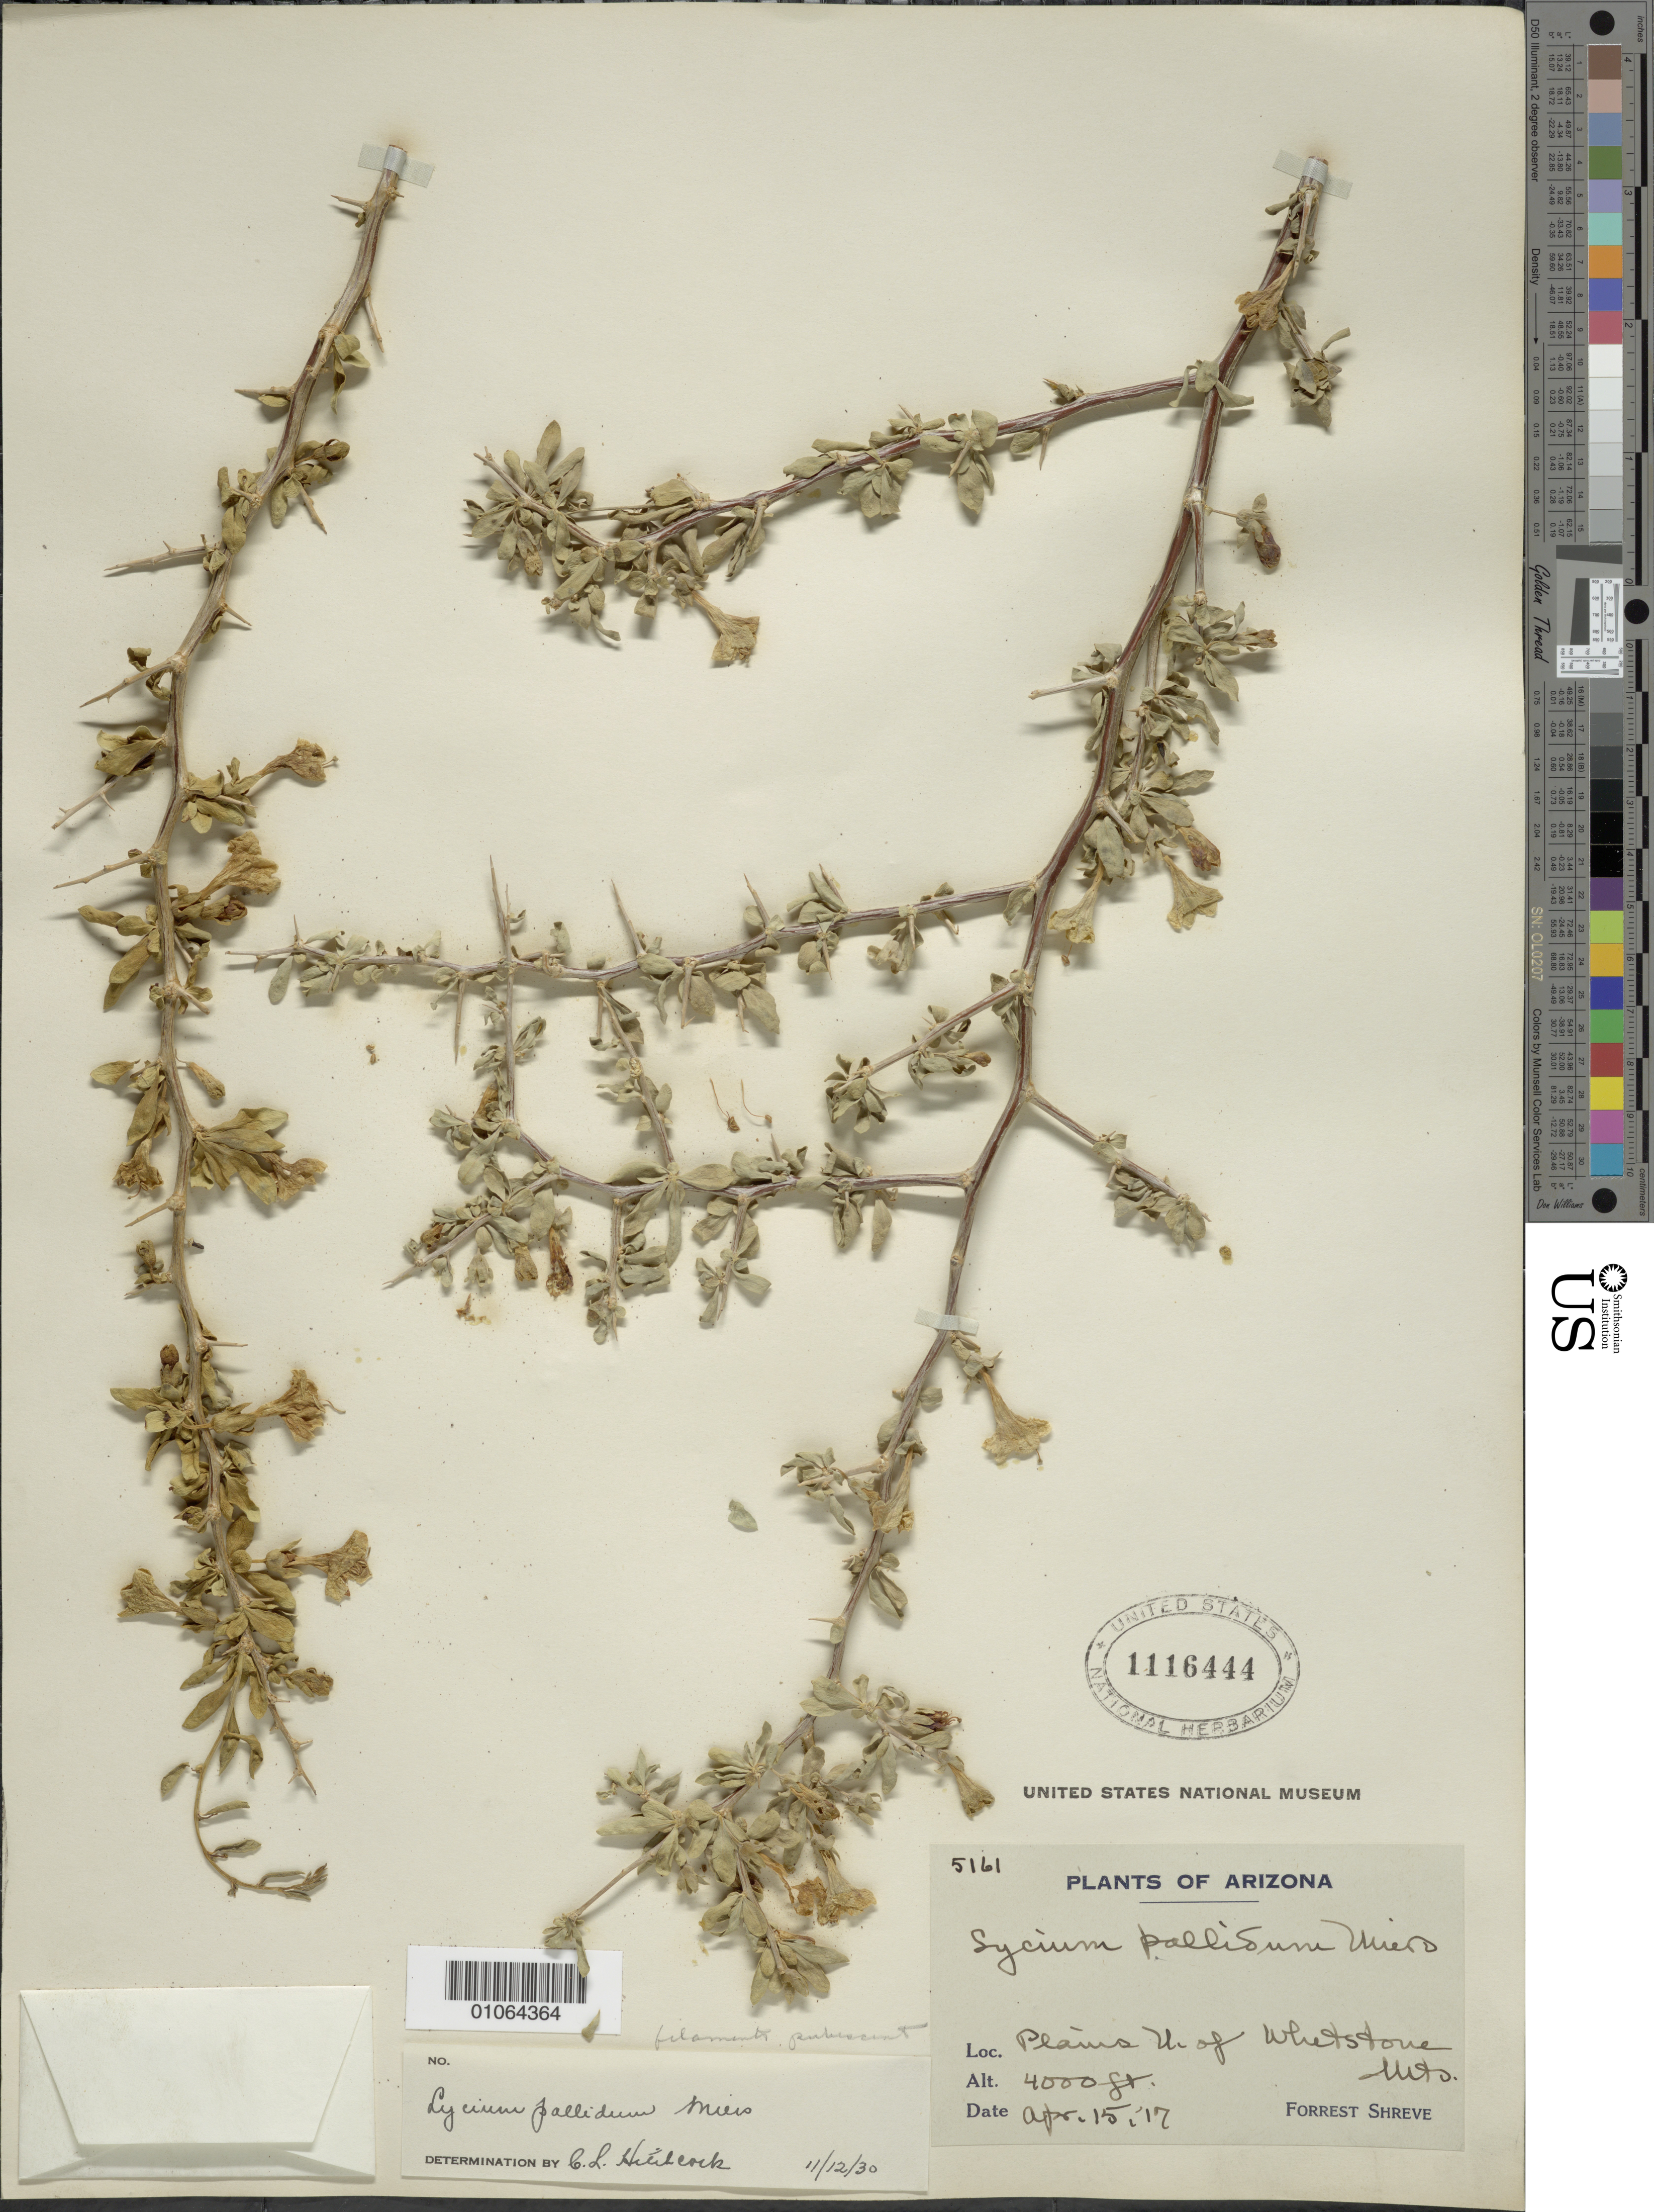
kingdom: Plantae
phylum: Tracheophyta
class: Magnoliopsida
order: Solanales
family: Solanaceae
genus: Lycium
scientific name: Lycium pallidum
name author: Miers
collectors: F. Shreve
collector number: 5161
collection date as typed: Transcribed d/m/y: 15/4/17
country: United States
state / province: Arizona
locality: Plains N. of Whetstone Mts.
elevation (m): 1219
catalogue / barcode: US 1116444